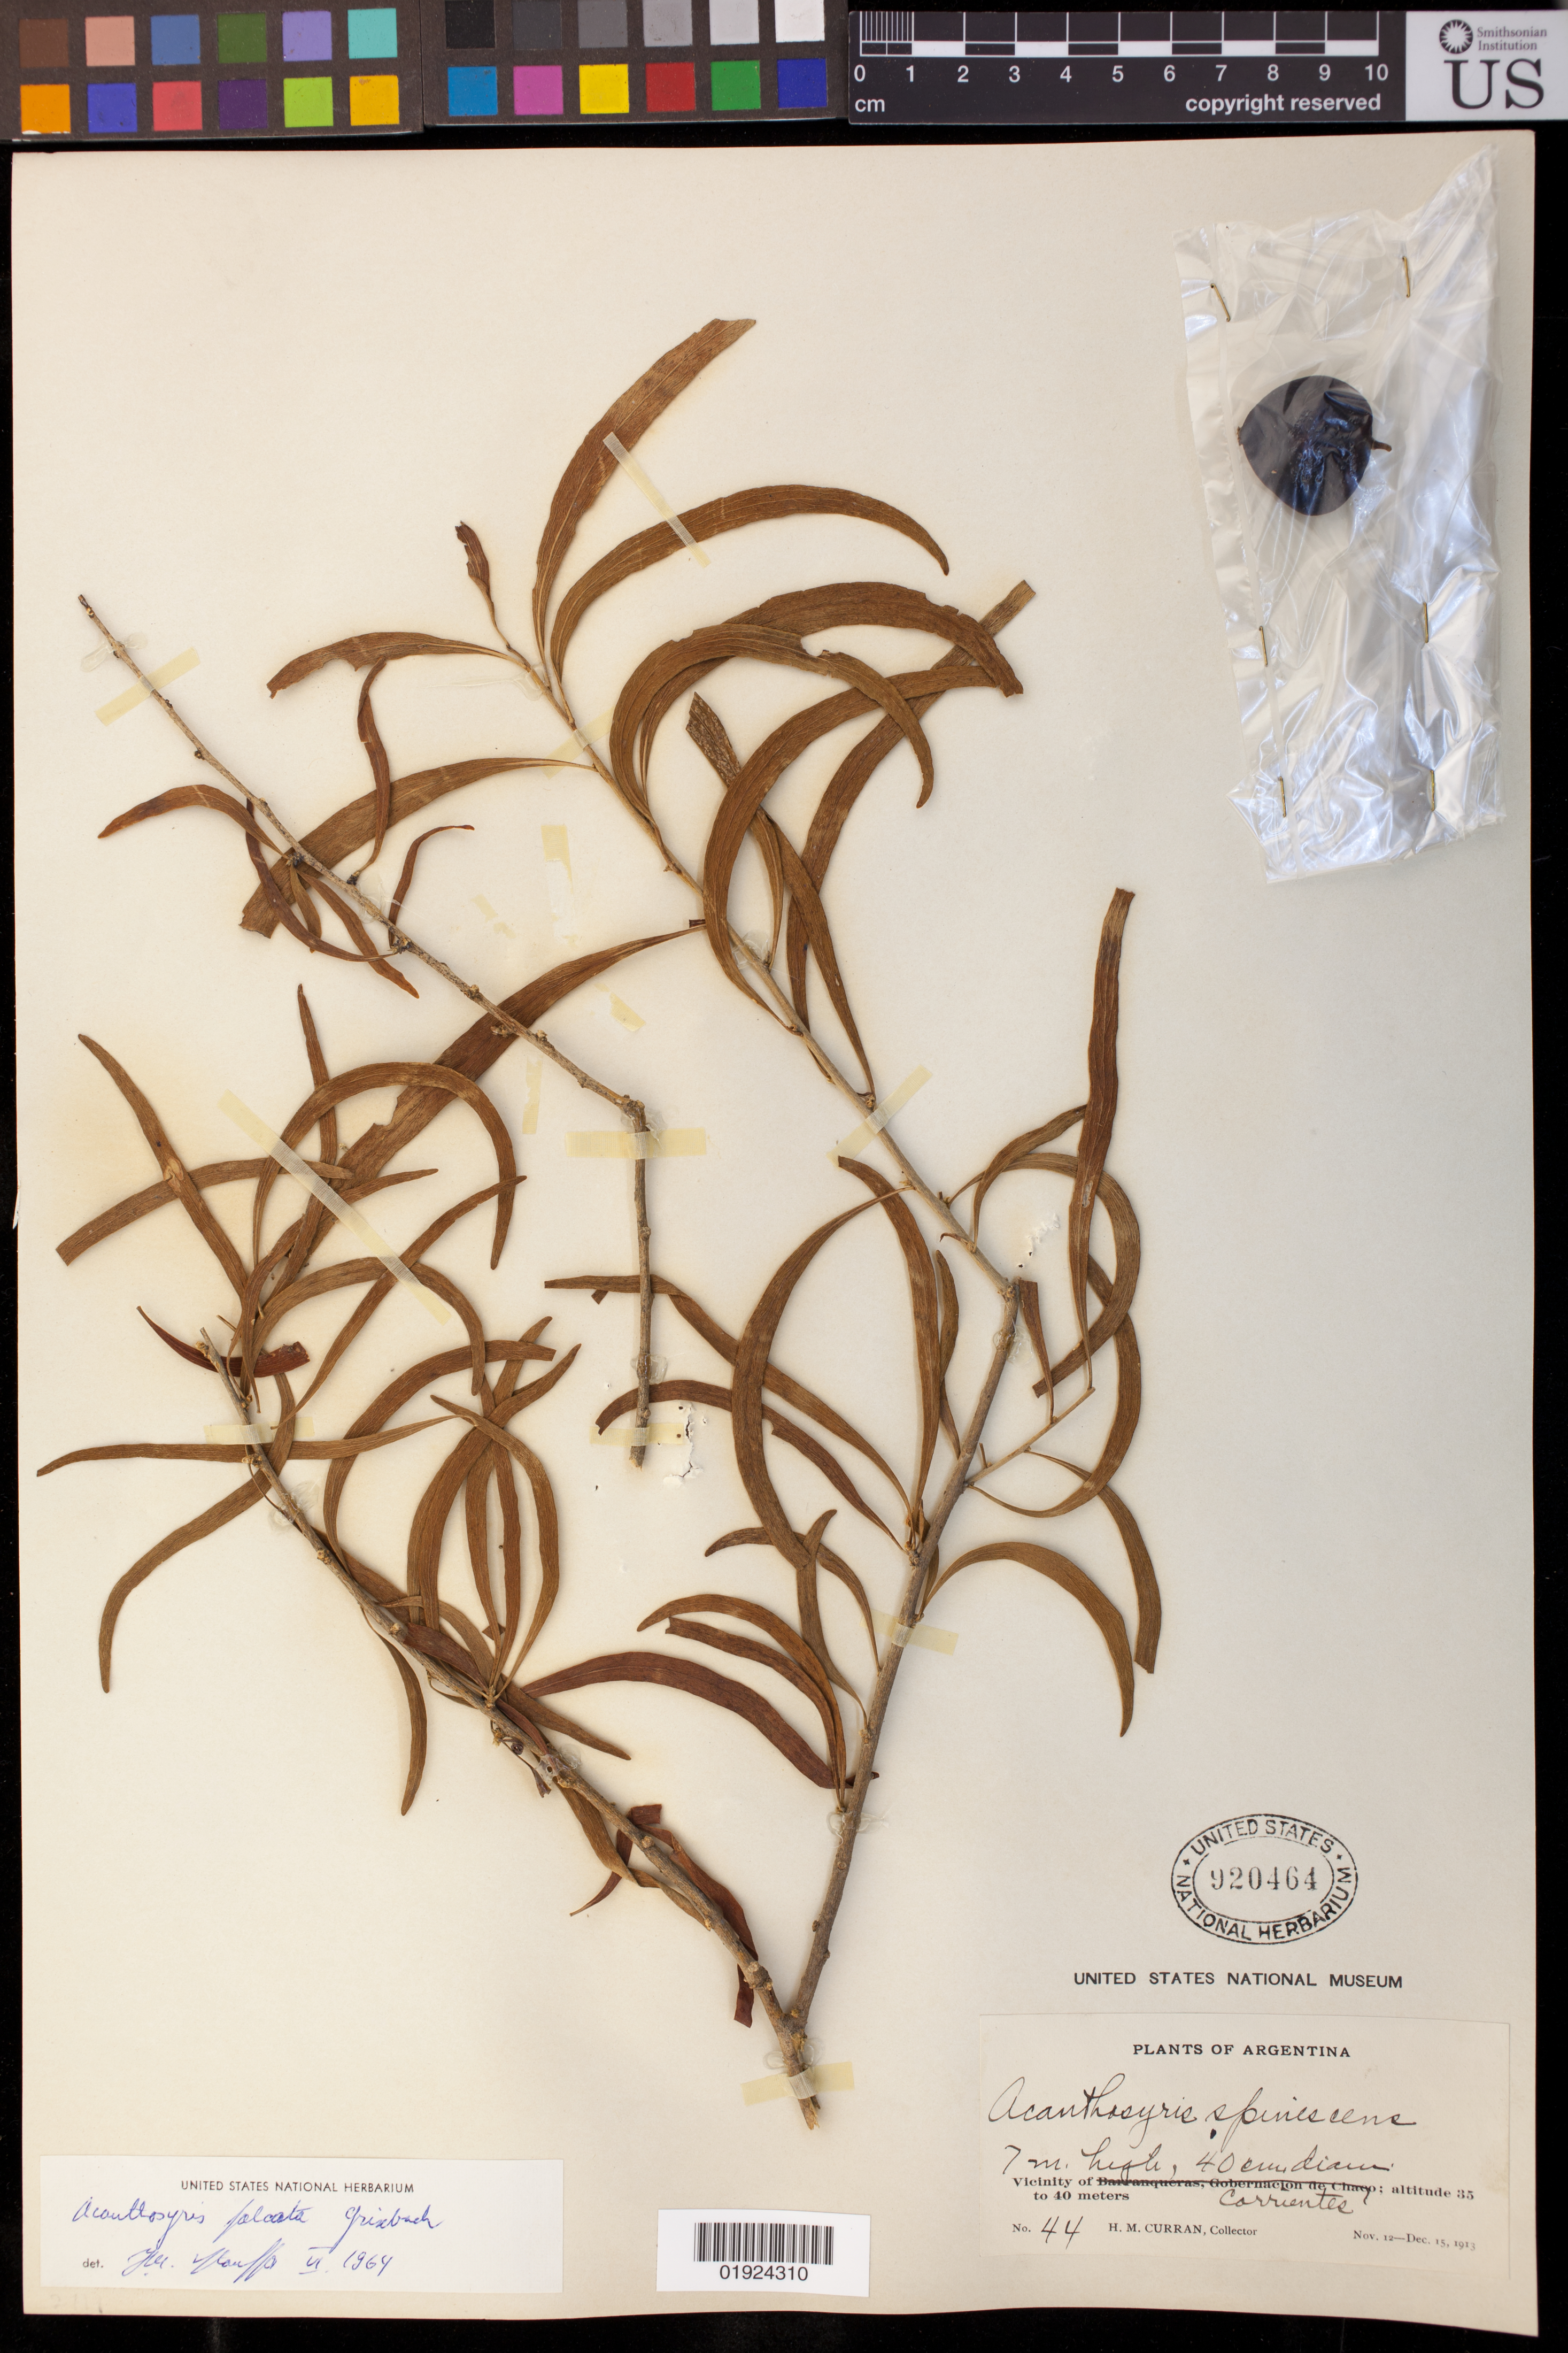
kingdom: Plantae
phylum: Tracheophyta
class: Magnoliopsida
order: Santalales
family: Cervantesiaceae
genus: Acanthosyris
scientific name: Acanthosyris falcata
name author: Griseb.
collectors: H. M. Curran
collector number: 44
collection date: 1913-11-12/1913-12-15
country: Argentina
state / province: Corrientes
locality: Vicinity of Corrientes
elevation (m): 35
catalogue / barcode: US 920464